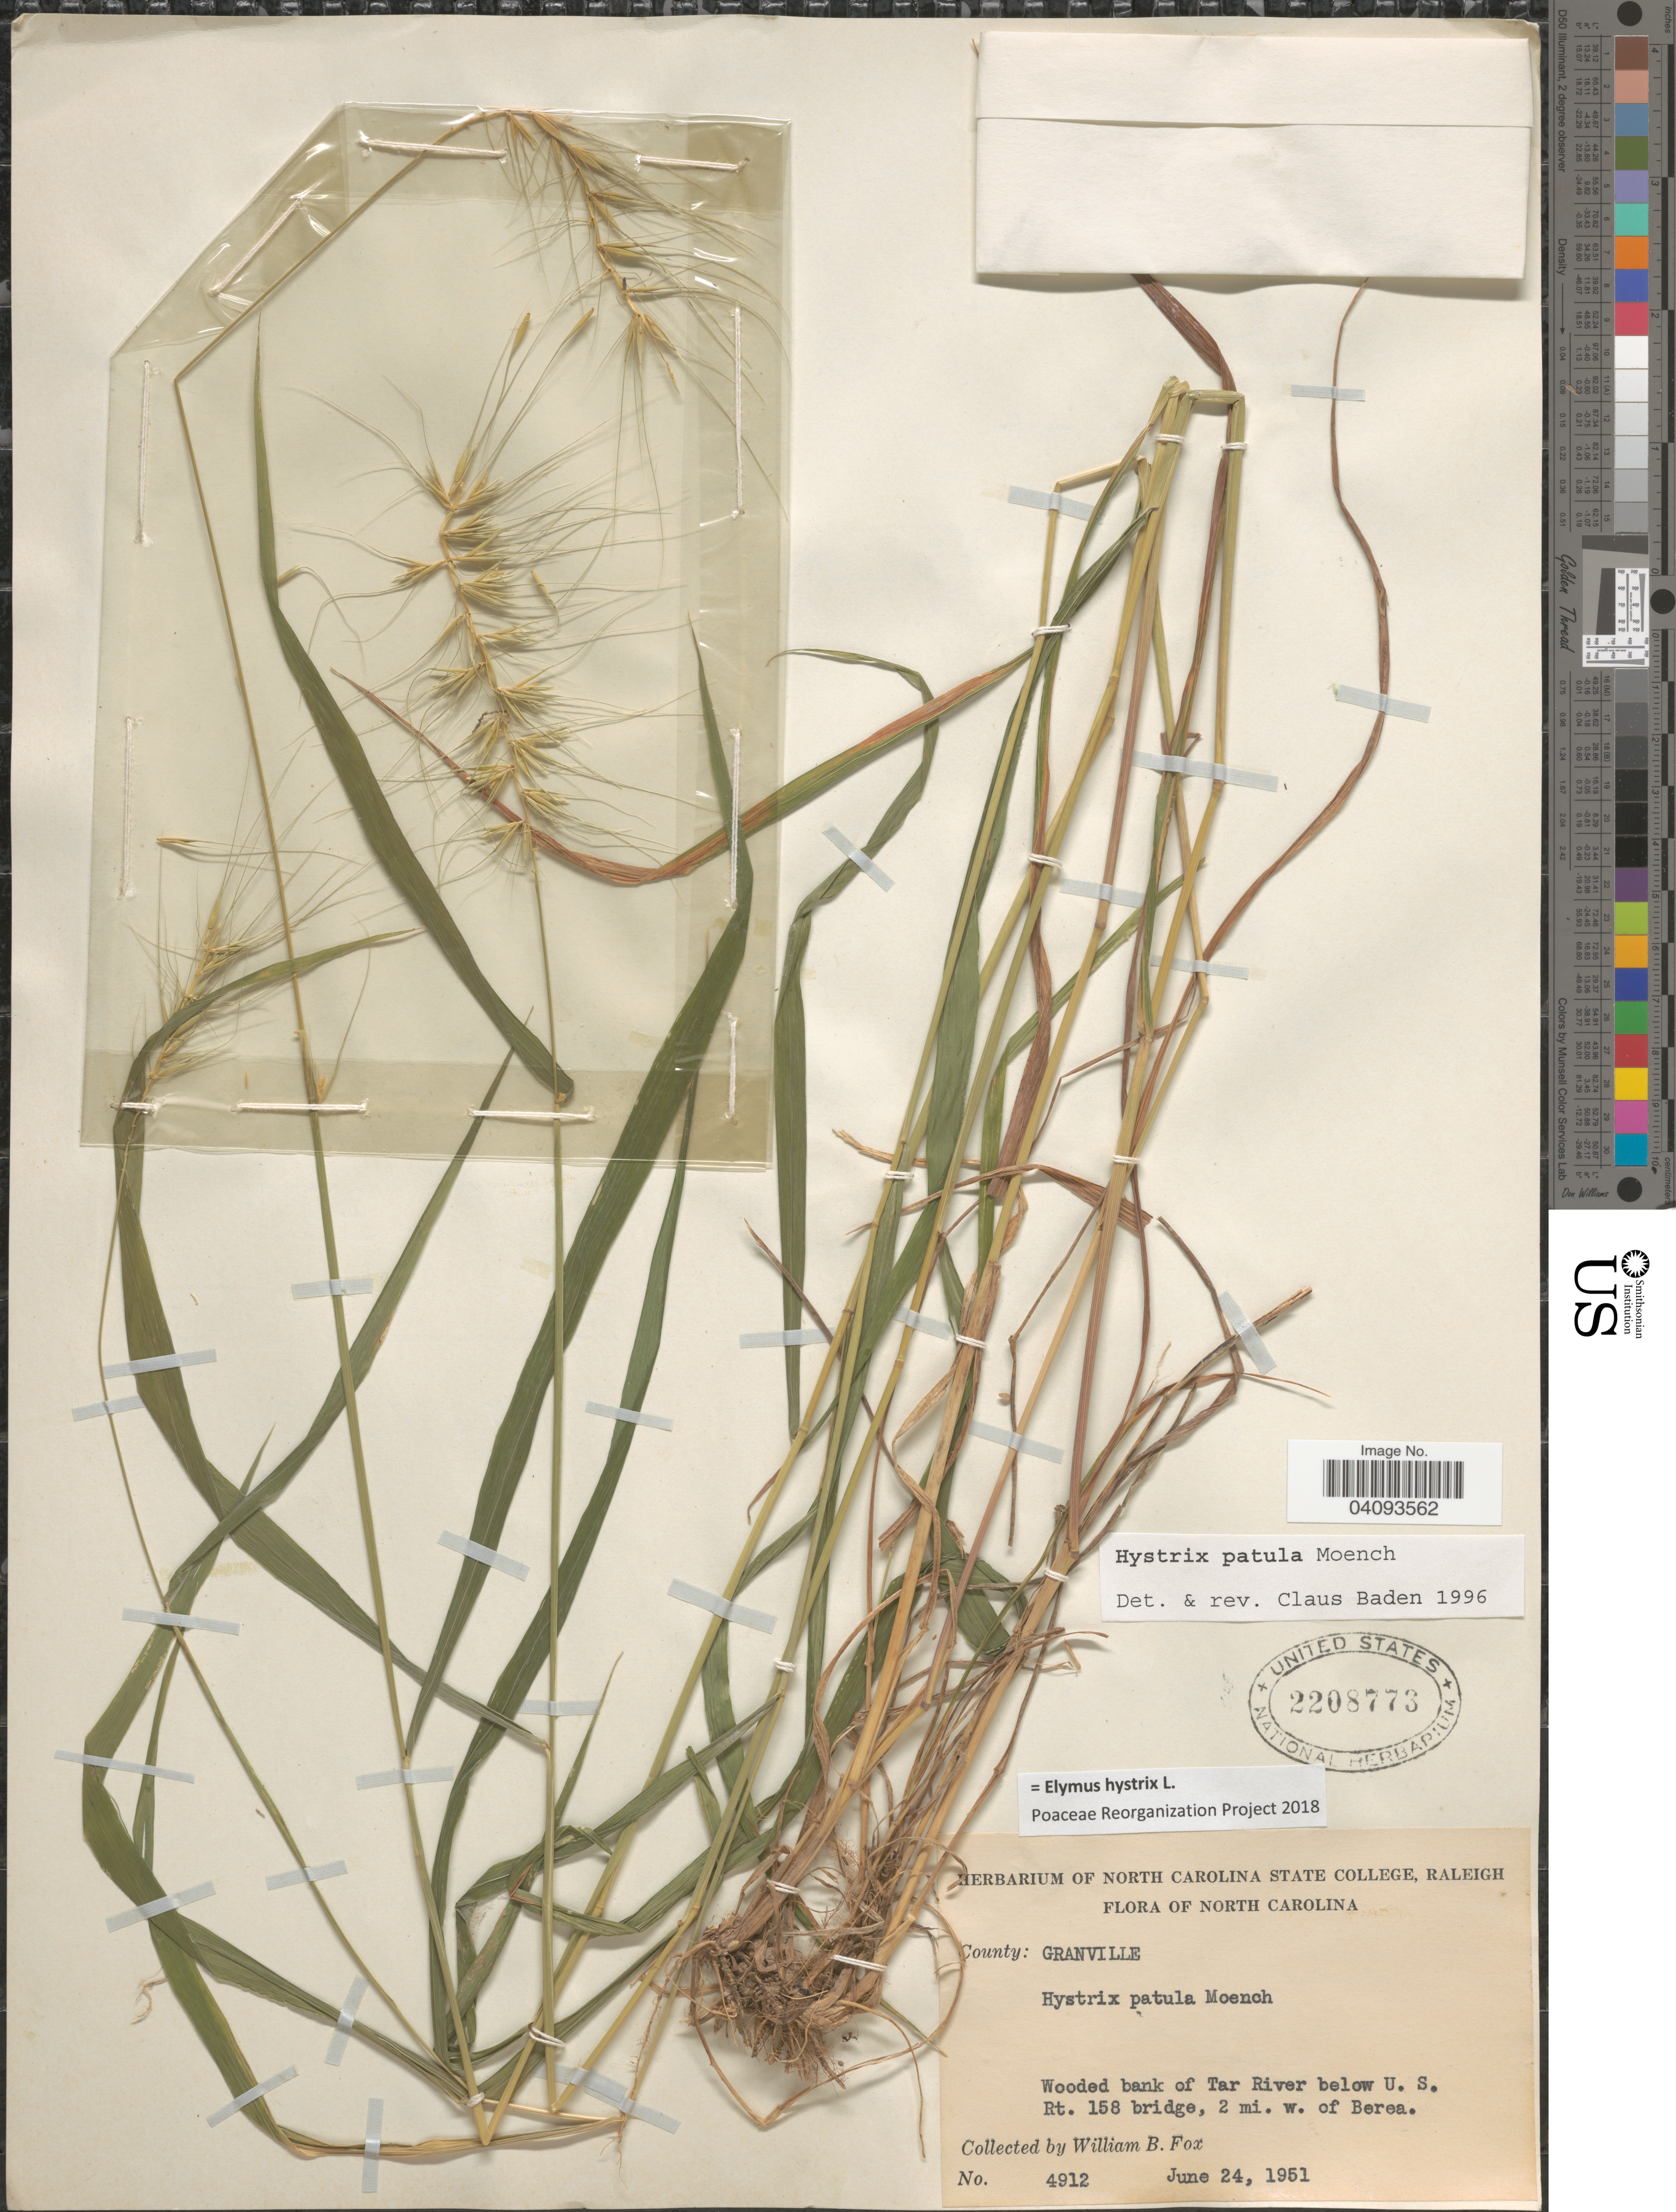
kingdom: Plantae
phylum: Tracheophyta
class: Liliopsida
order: Poales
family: Poaceae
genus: Elymus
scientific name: Elymus hystrix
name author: L.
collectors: W. B. Fox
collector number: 4912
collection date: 1951-06-24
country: United States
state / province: North Carolina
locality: Wooded bank of Tar River below U. S. Rt. 158 bridge, 2 mi. w. of Berea. County: Granville.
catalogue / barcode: US 2208773